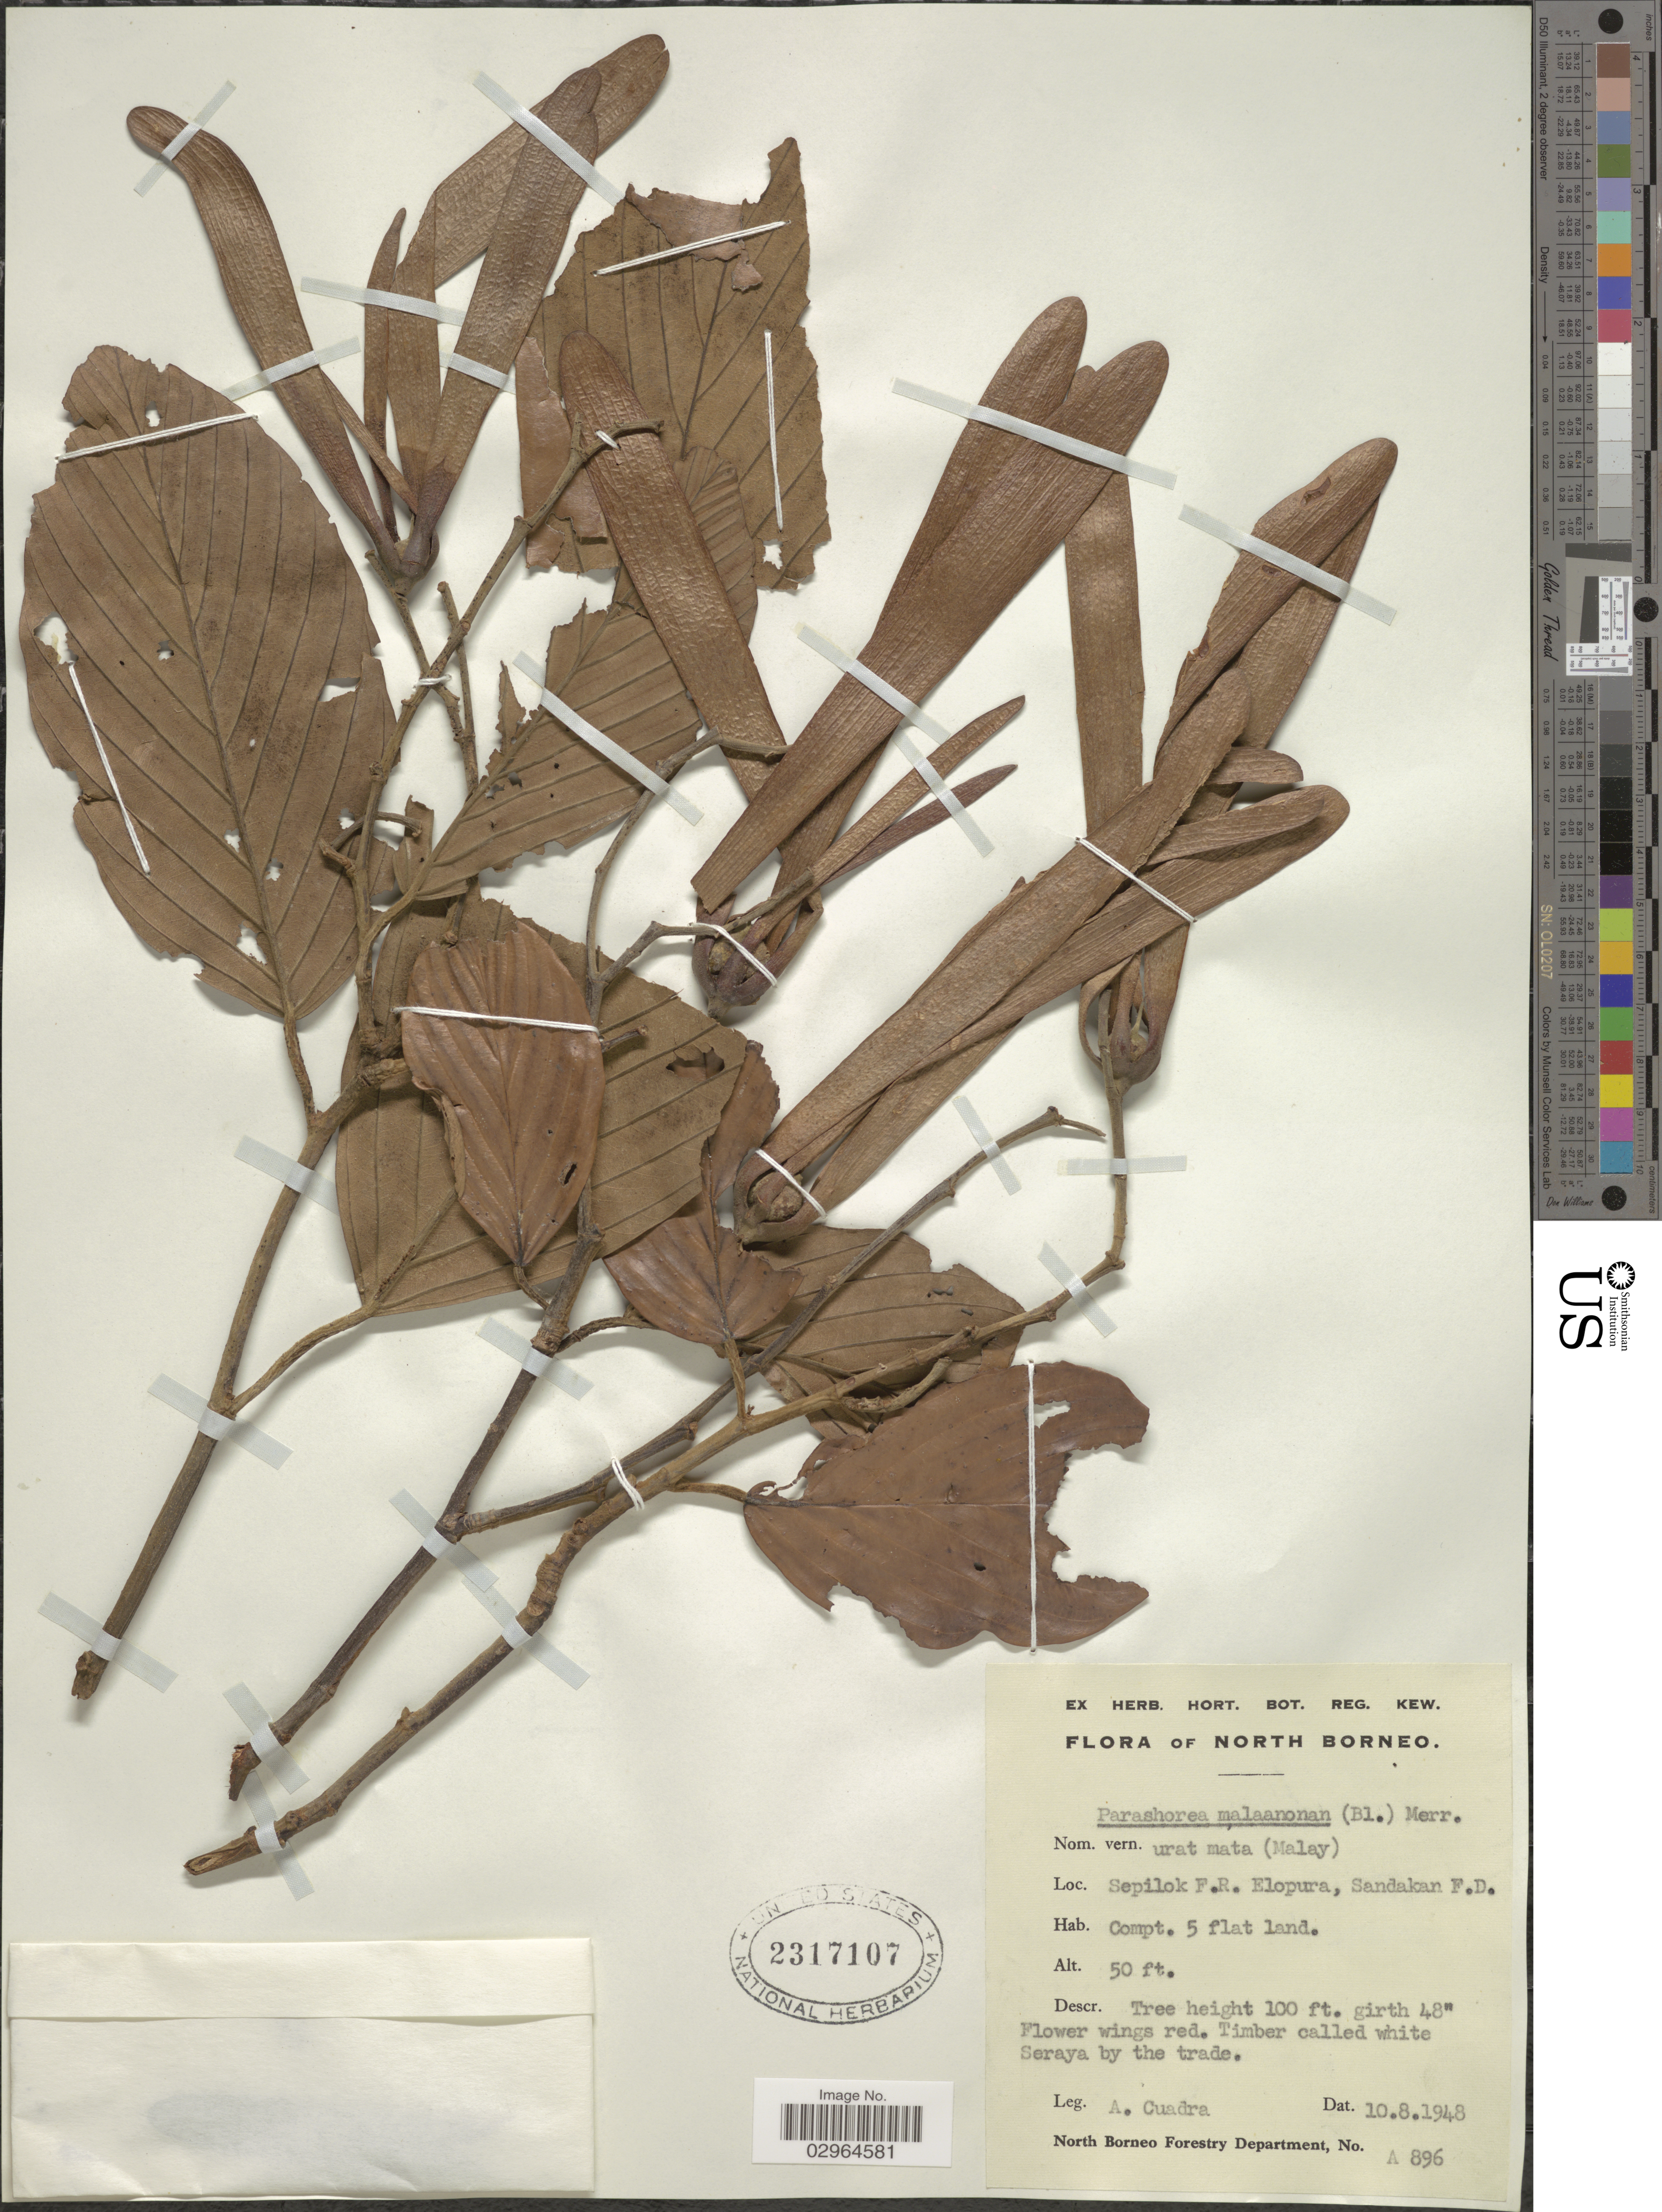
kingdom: Plantae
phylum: Tracheophyta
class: Magnoliopsida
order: Malvales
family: Dipterocarpaceae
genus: Parashorea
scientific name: Parashorea malaanonan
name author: (Blanco) Merr.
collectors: A. Cuadra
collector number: A896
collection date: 1948-08-10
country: Malaysia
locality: North Borneo. Sepilok F.R. Elopura, Sandakan F.D. Compt. 5 flat land.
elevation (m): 15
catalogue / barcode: US 2317107